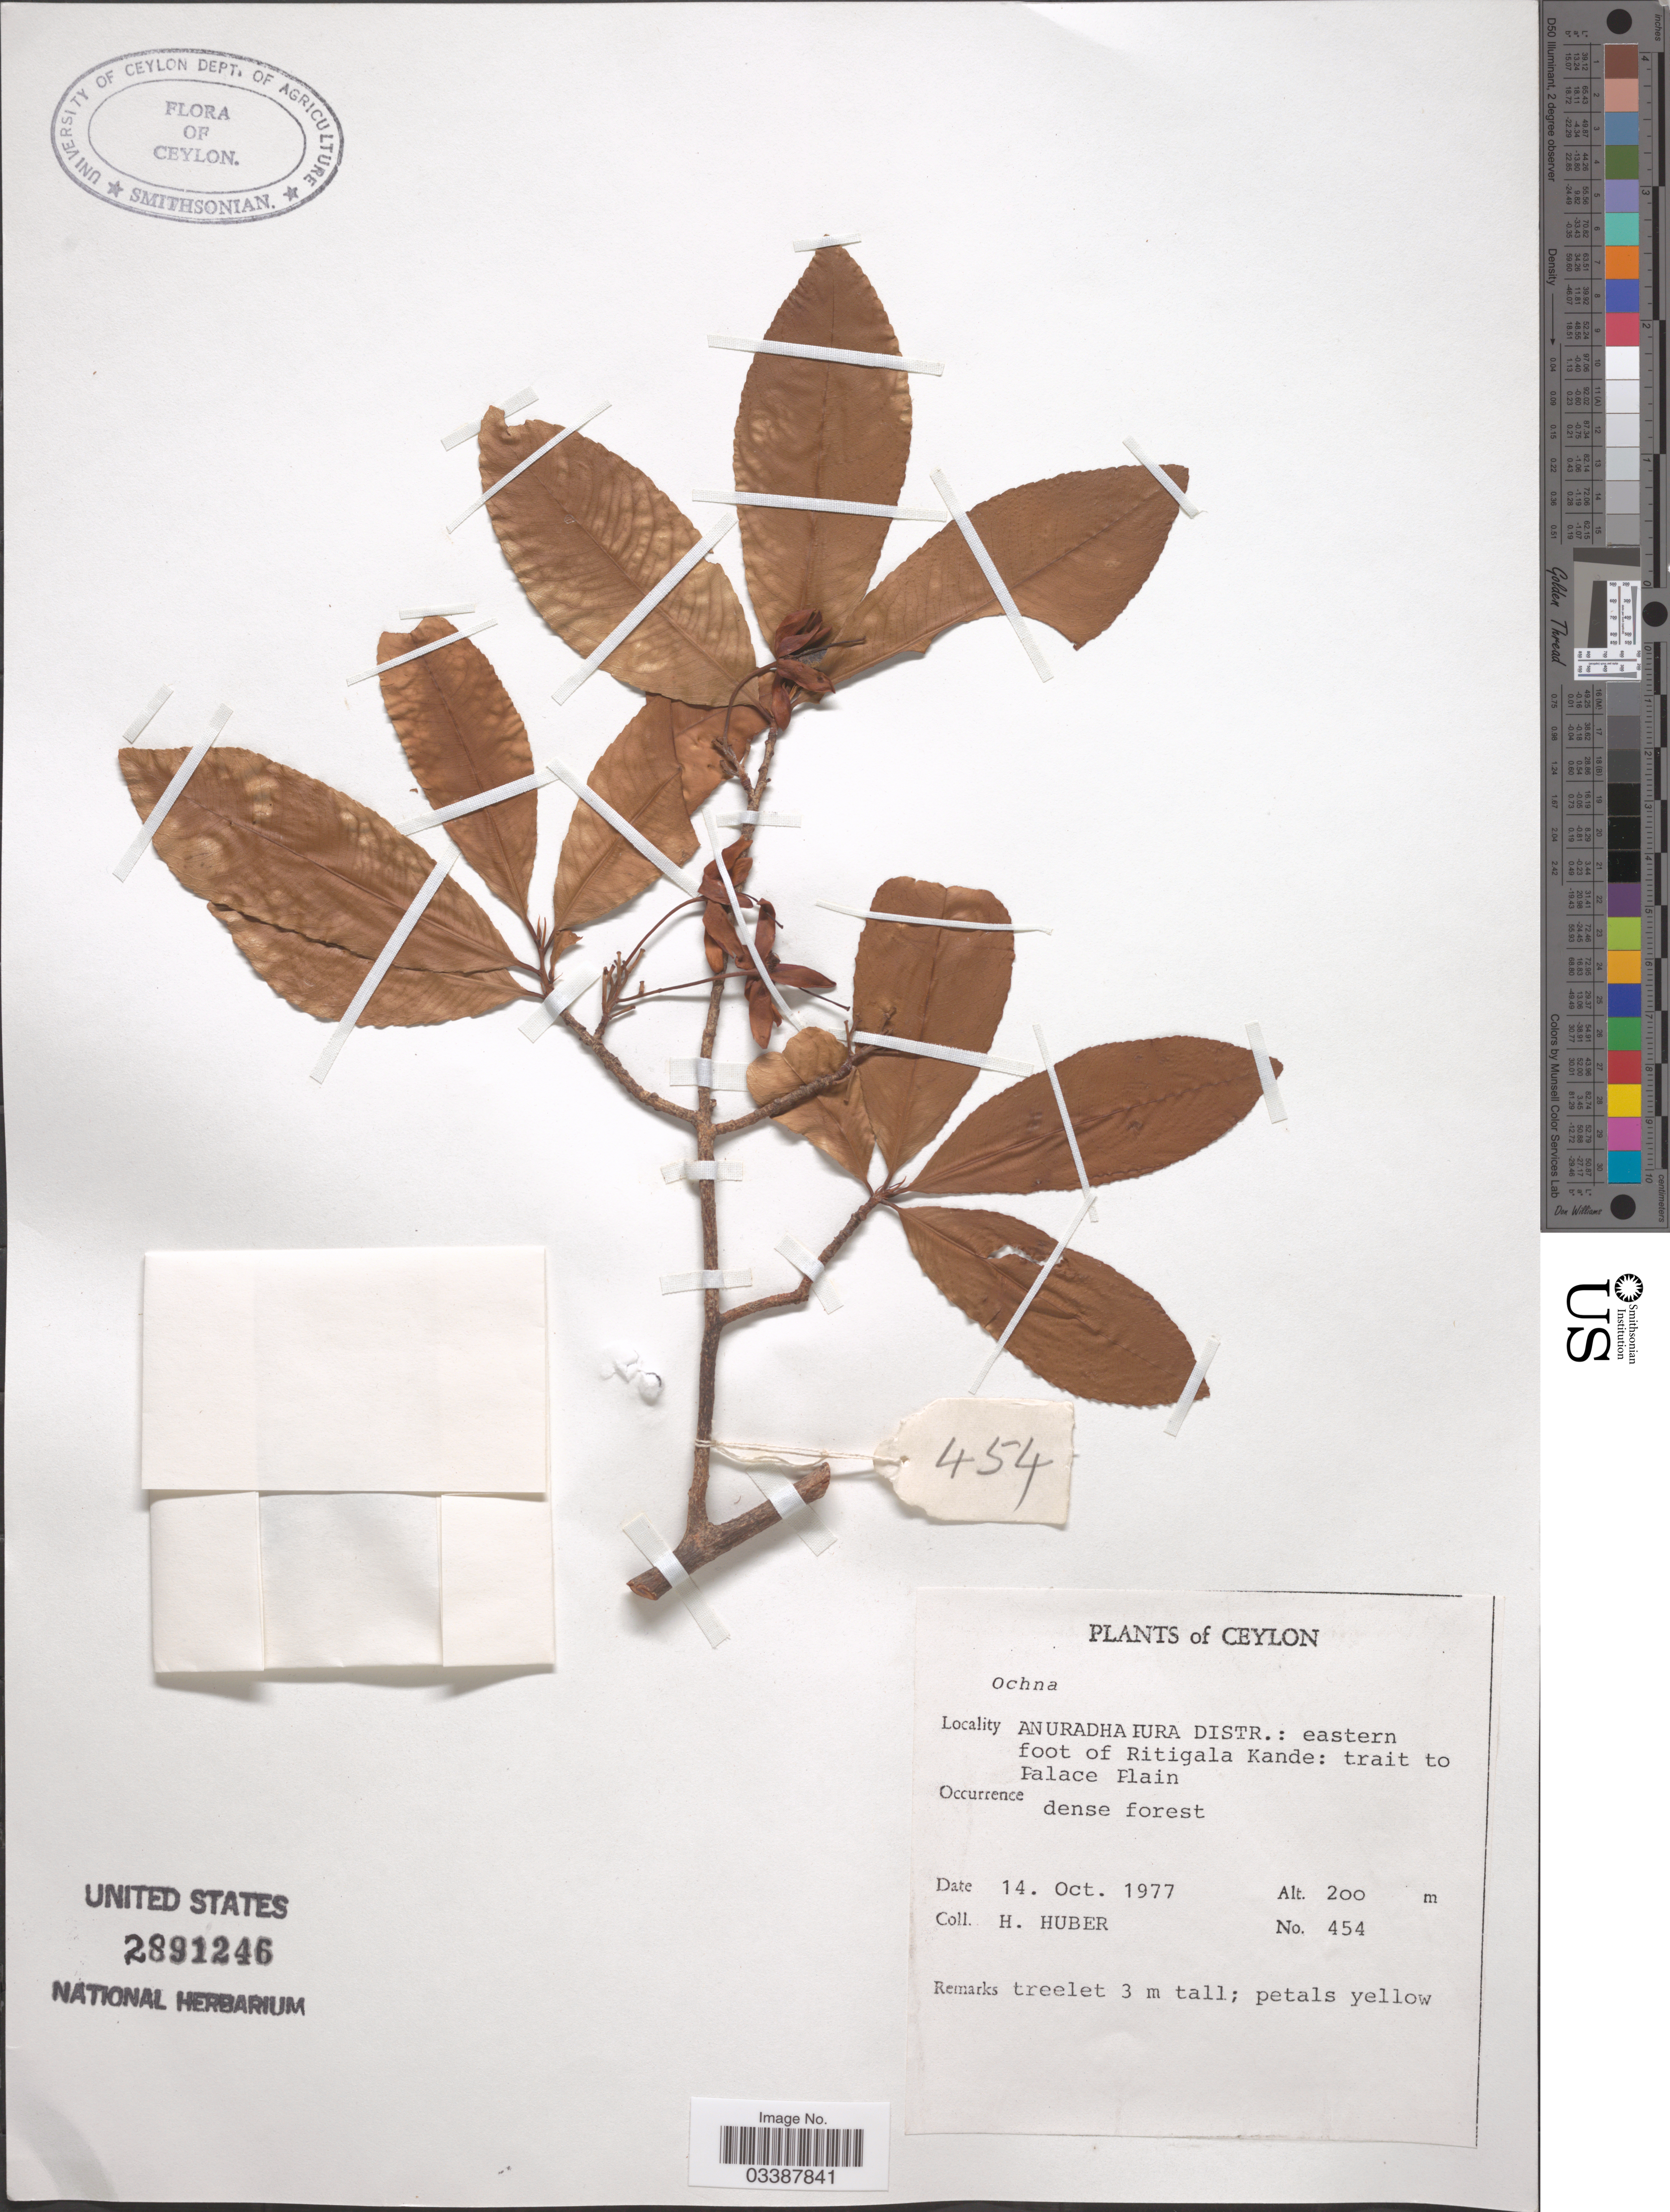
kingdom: Plantae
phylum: Tracheophyta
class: Magnoliopsida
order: Malpighiales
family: Ochnaceae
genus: Ochna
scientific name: Ochna sp.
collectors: H. Huber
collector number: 454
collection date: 1977-10-14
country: Sri Lanka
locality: Ceylon. Anuradhapura Distr.: eastern foot of Ritigala Kande: trail to Palace Plain.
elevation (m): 200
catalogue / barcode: US 2891246